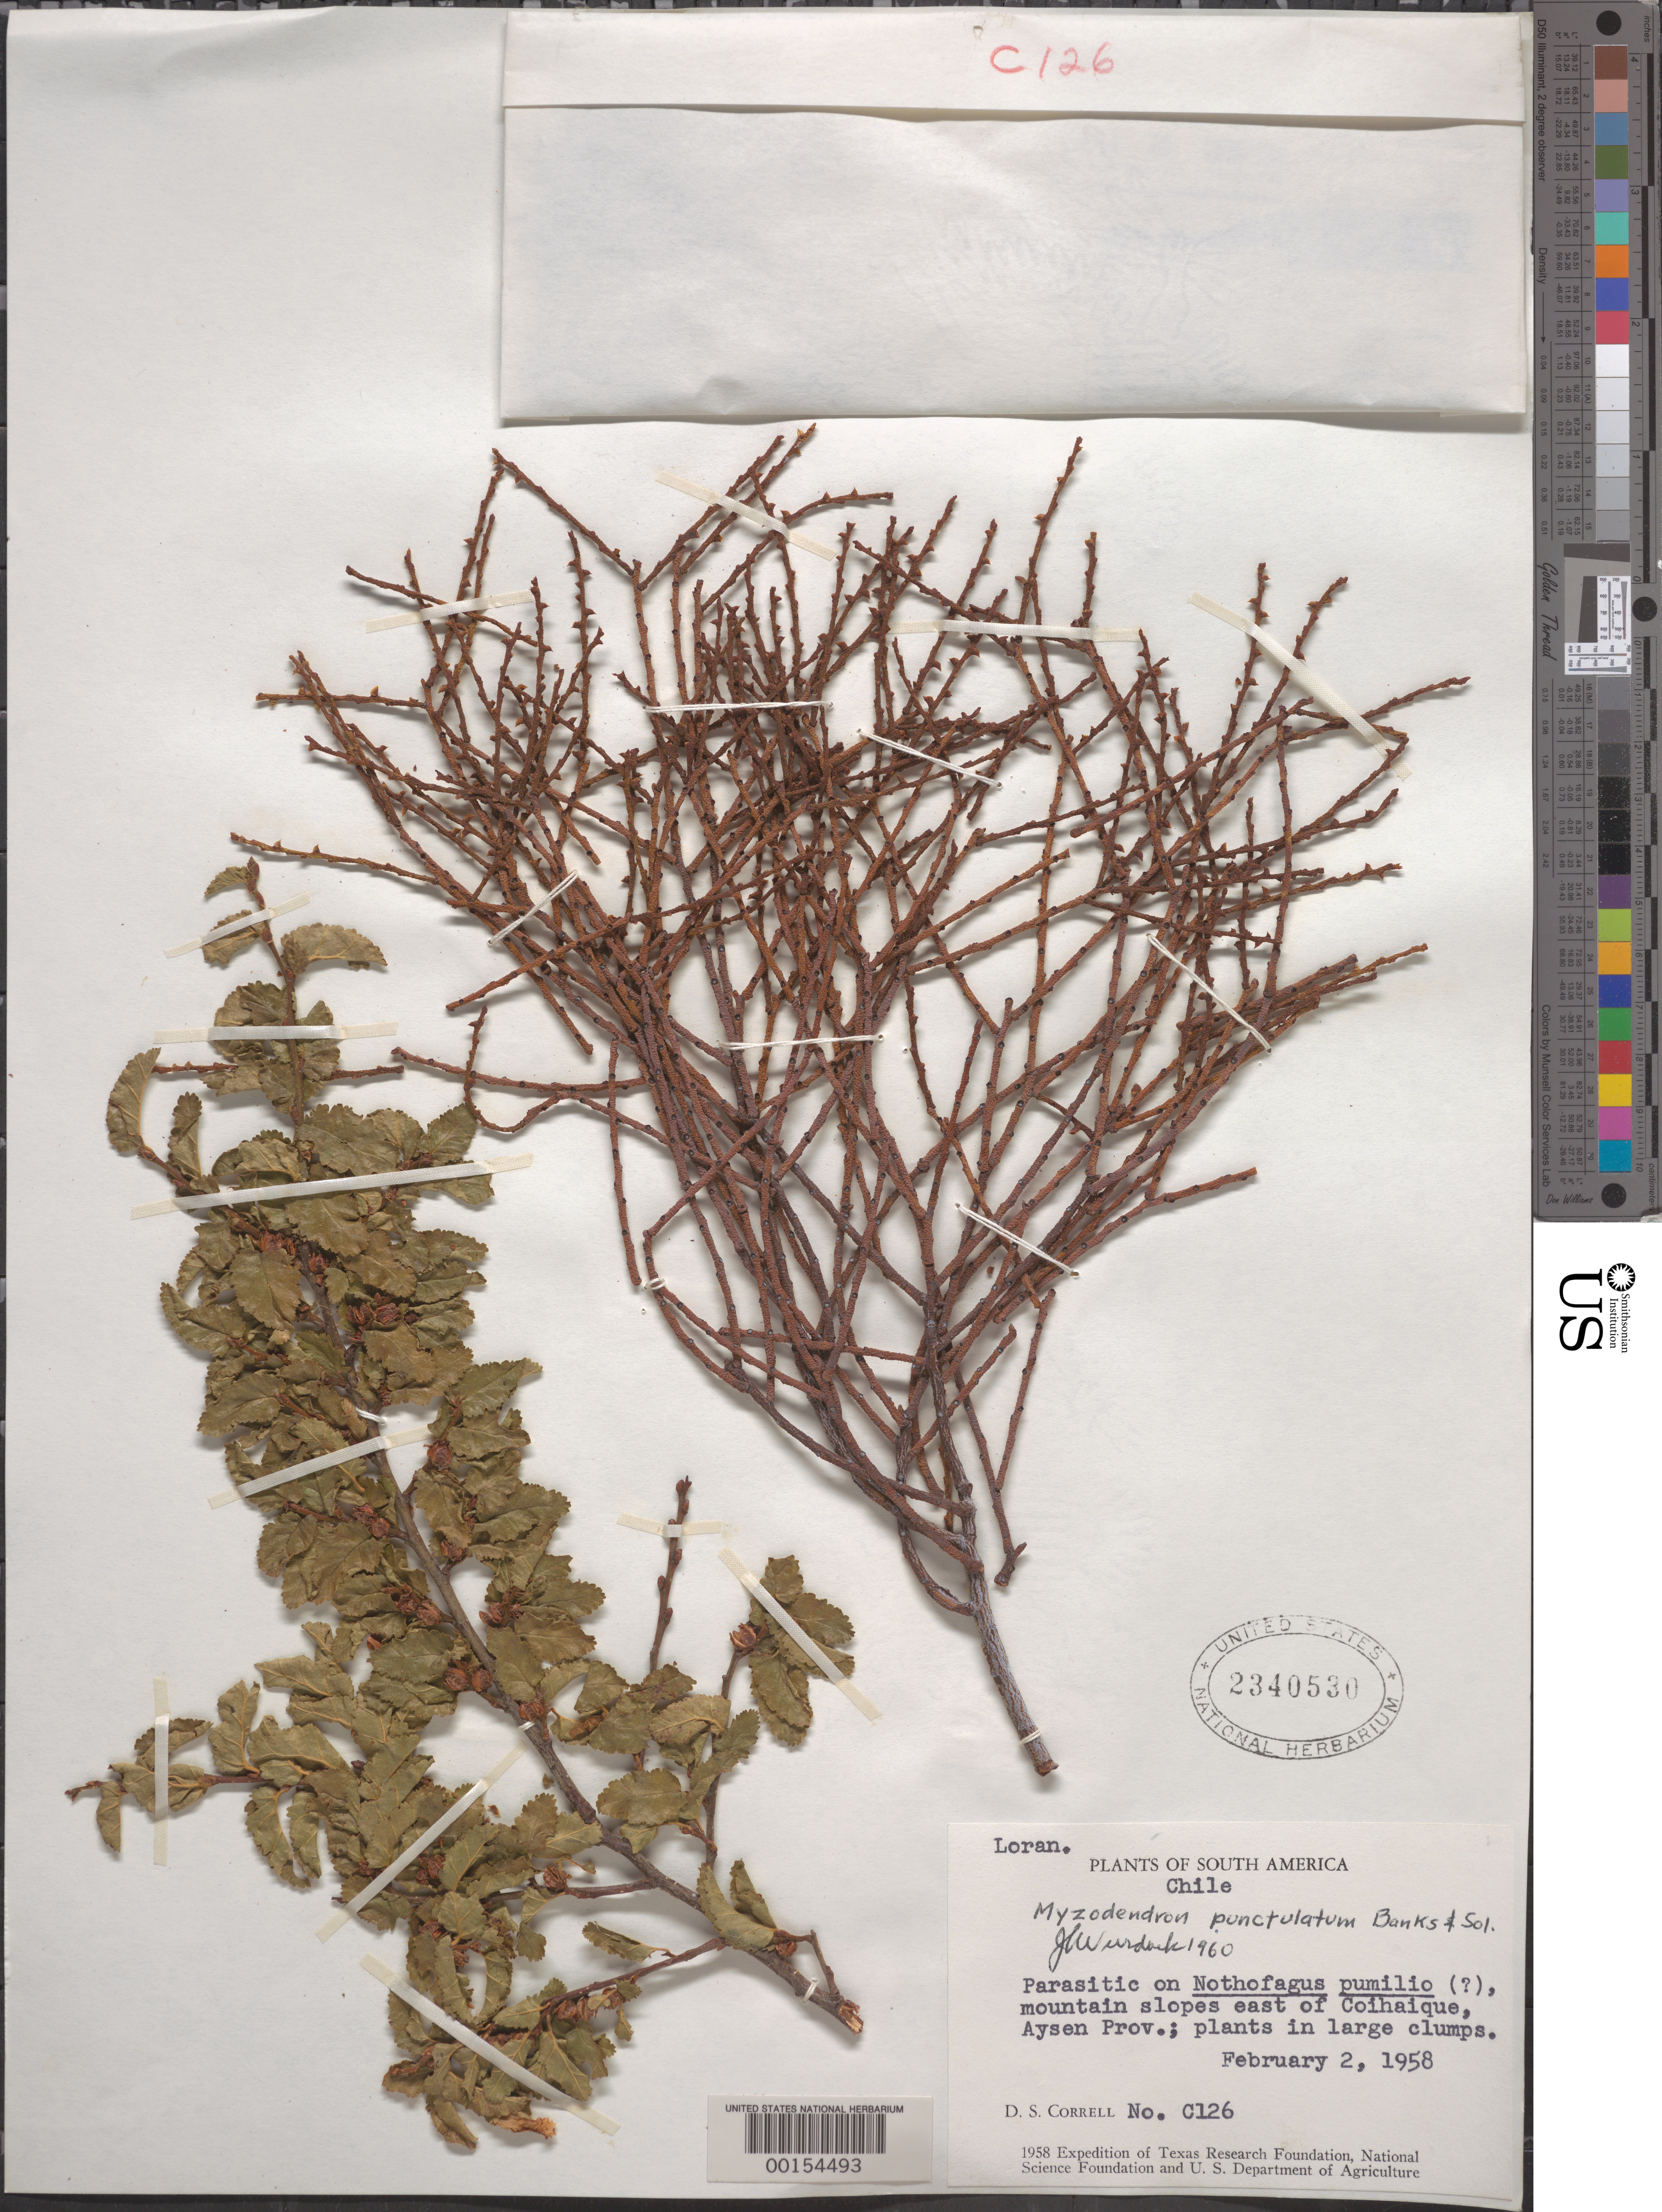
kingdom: Plantae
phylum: Tracheophyta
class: Magnoliopsida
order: Santalales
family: Misodendraceae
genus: Misodendrum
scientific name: Misodendrum punctulatum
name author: Sol. ex DC.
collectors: D. S. Correll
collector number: C126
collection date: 1958-02-02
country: Chile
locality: Mountain slopes east of Coihaique, Aysen Prov.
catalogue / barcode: US 2340530